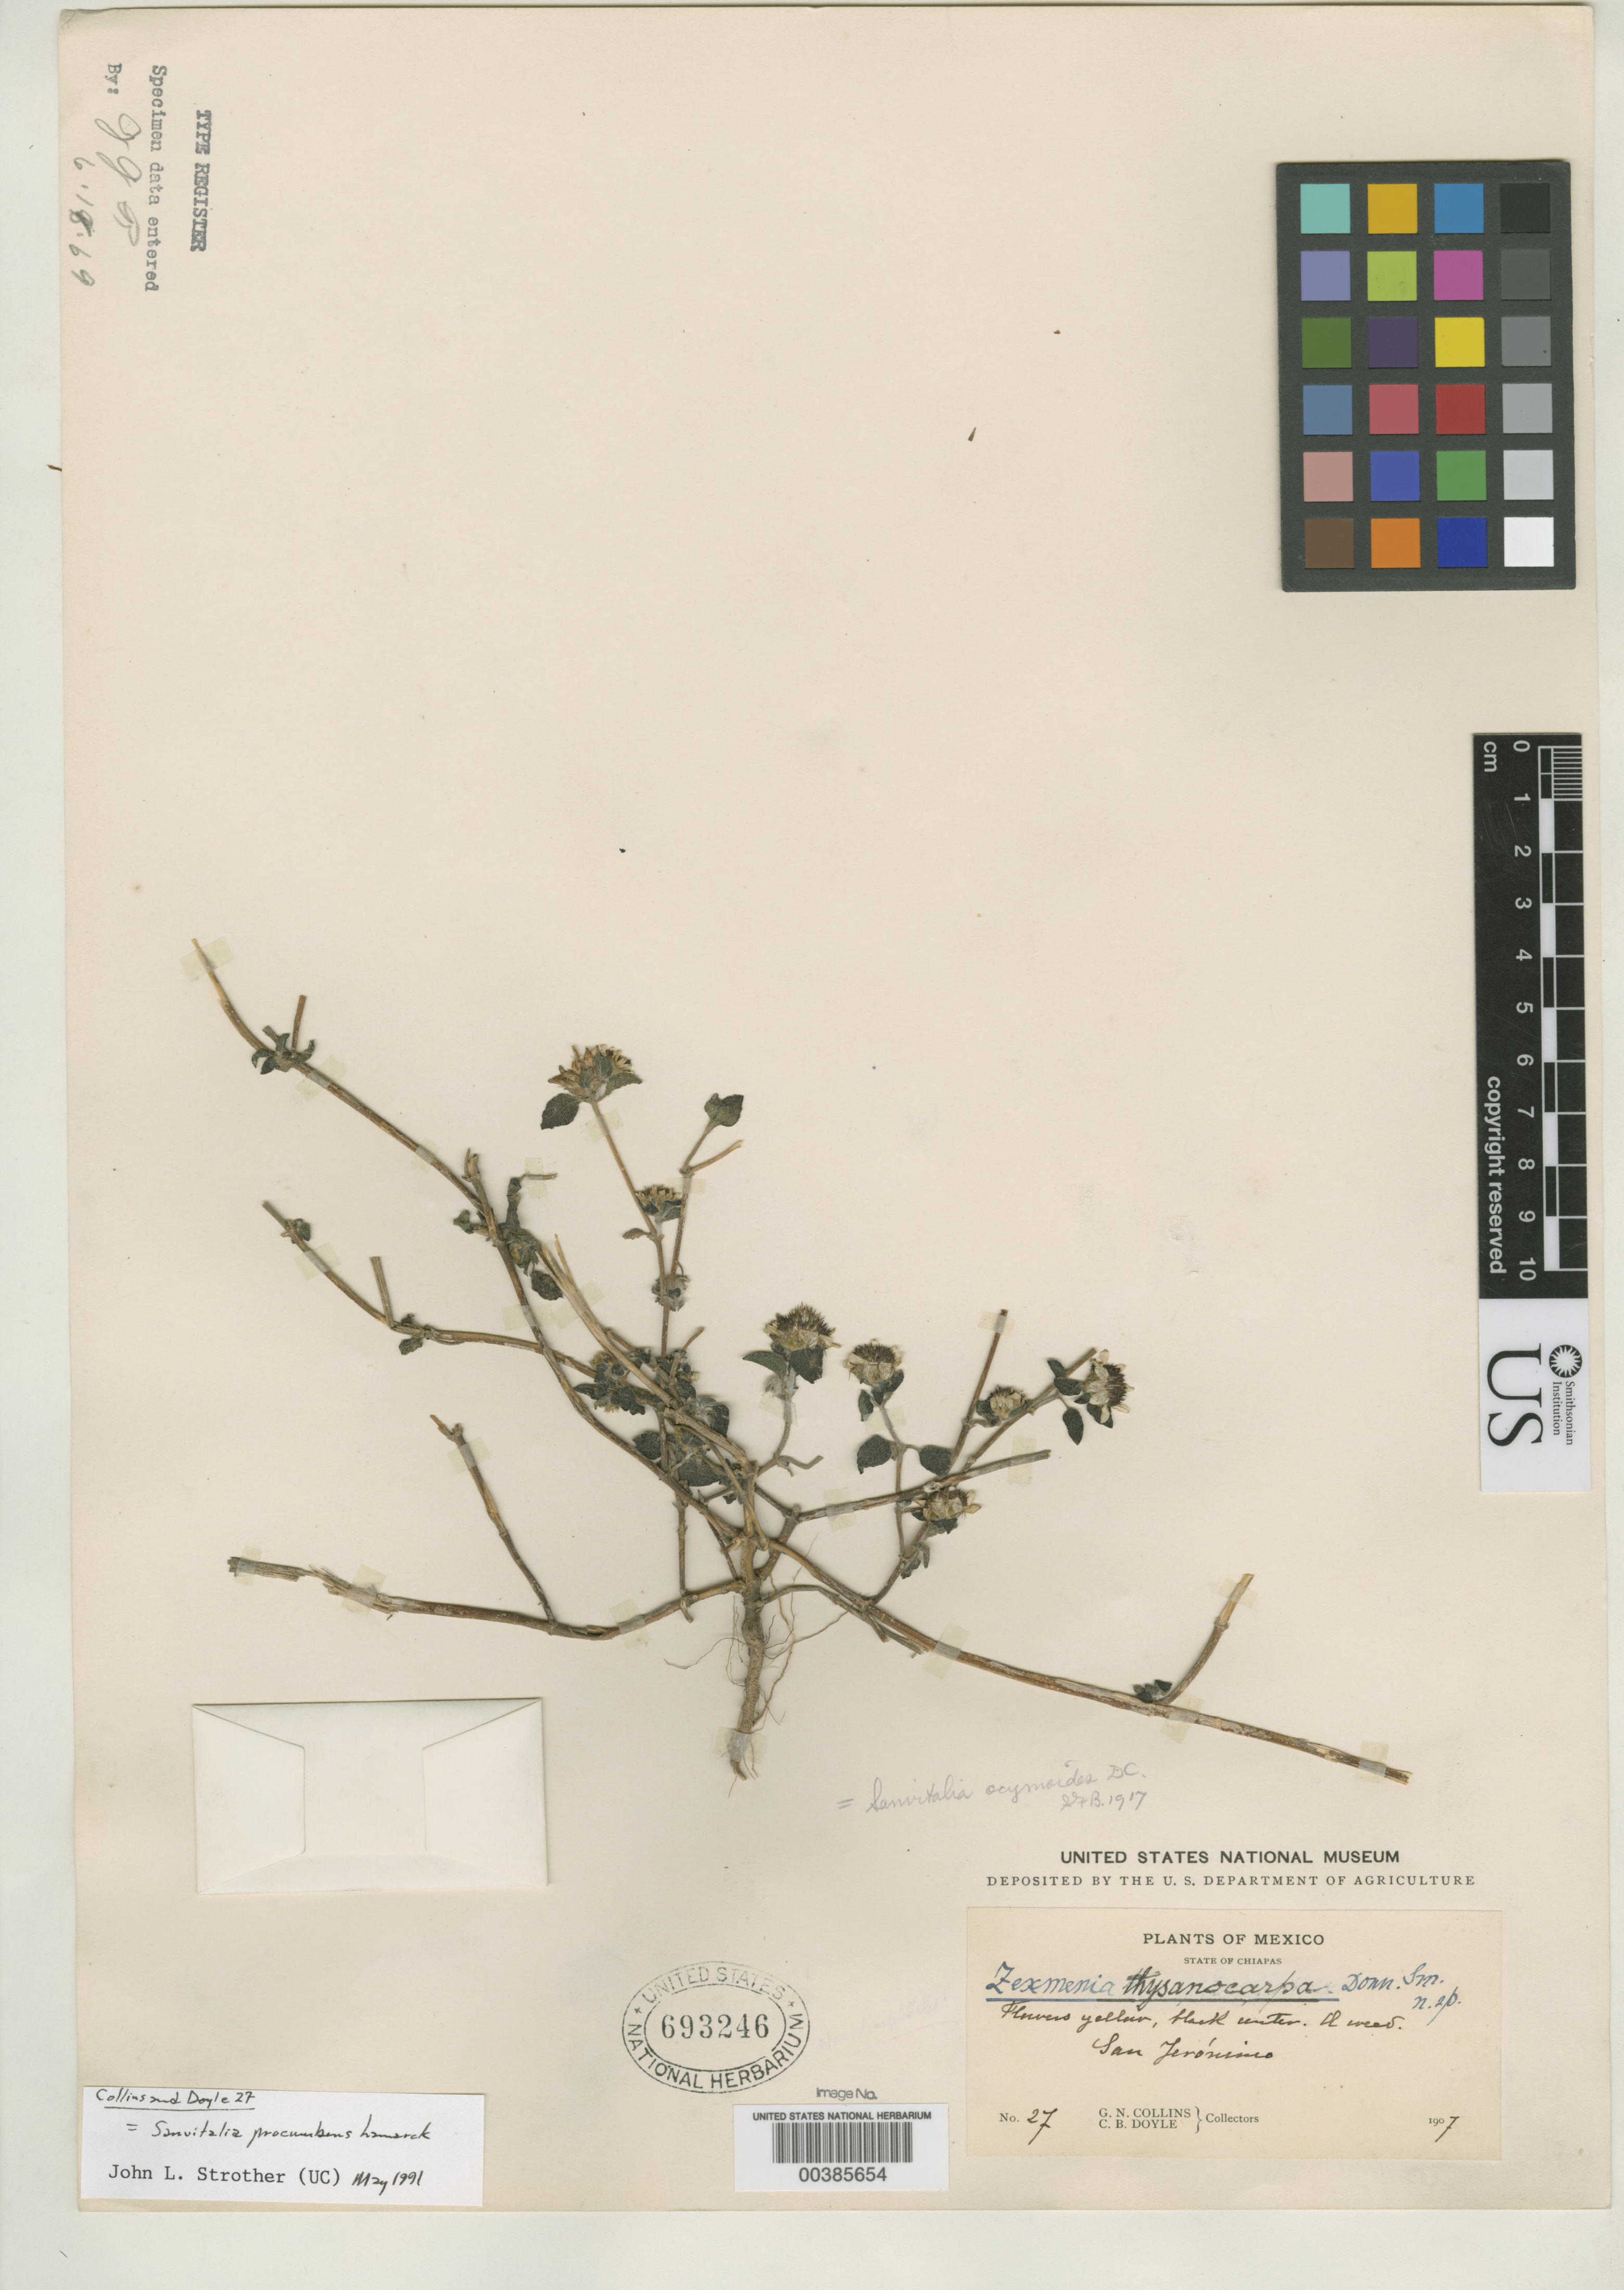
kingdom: Plantae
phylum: Tracheophyta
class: Magnoliopsida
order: Asterales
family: Asteraceae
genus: Zexmenia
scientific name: Zexmenia thysanocarpa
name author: Donn. Sm.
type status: Holotype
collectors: G. Collins & C. Doyle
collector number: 27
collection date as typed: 1907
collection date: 1907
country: Mexico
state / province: Chiapas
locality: San Jeronimo.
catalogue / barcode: US 693246